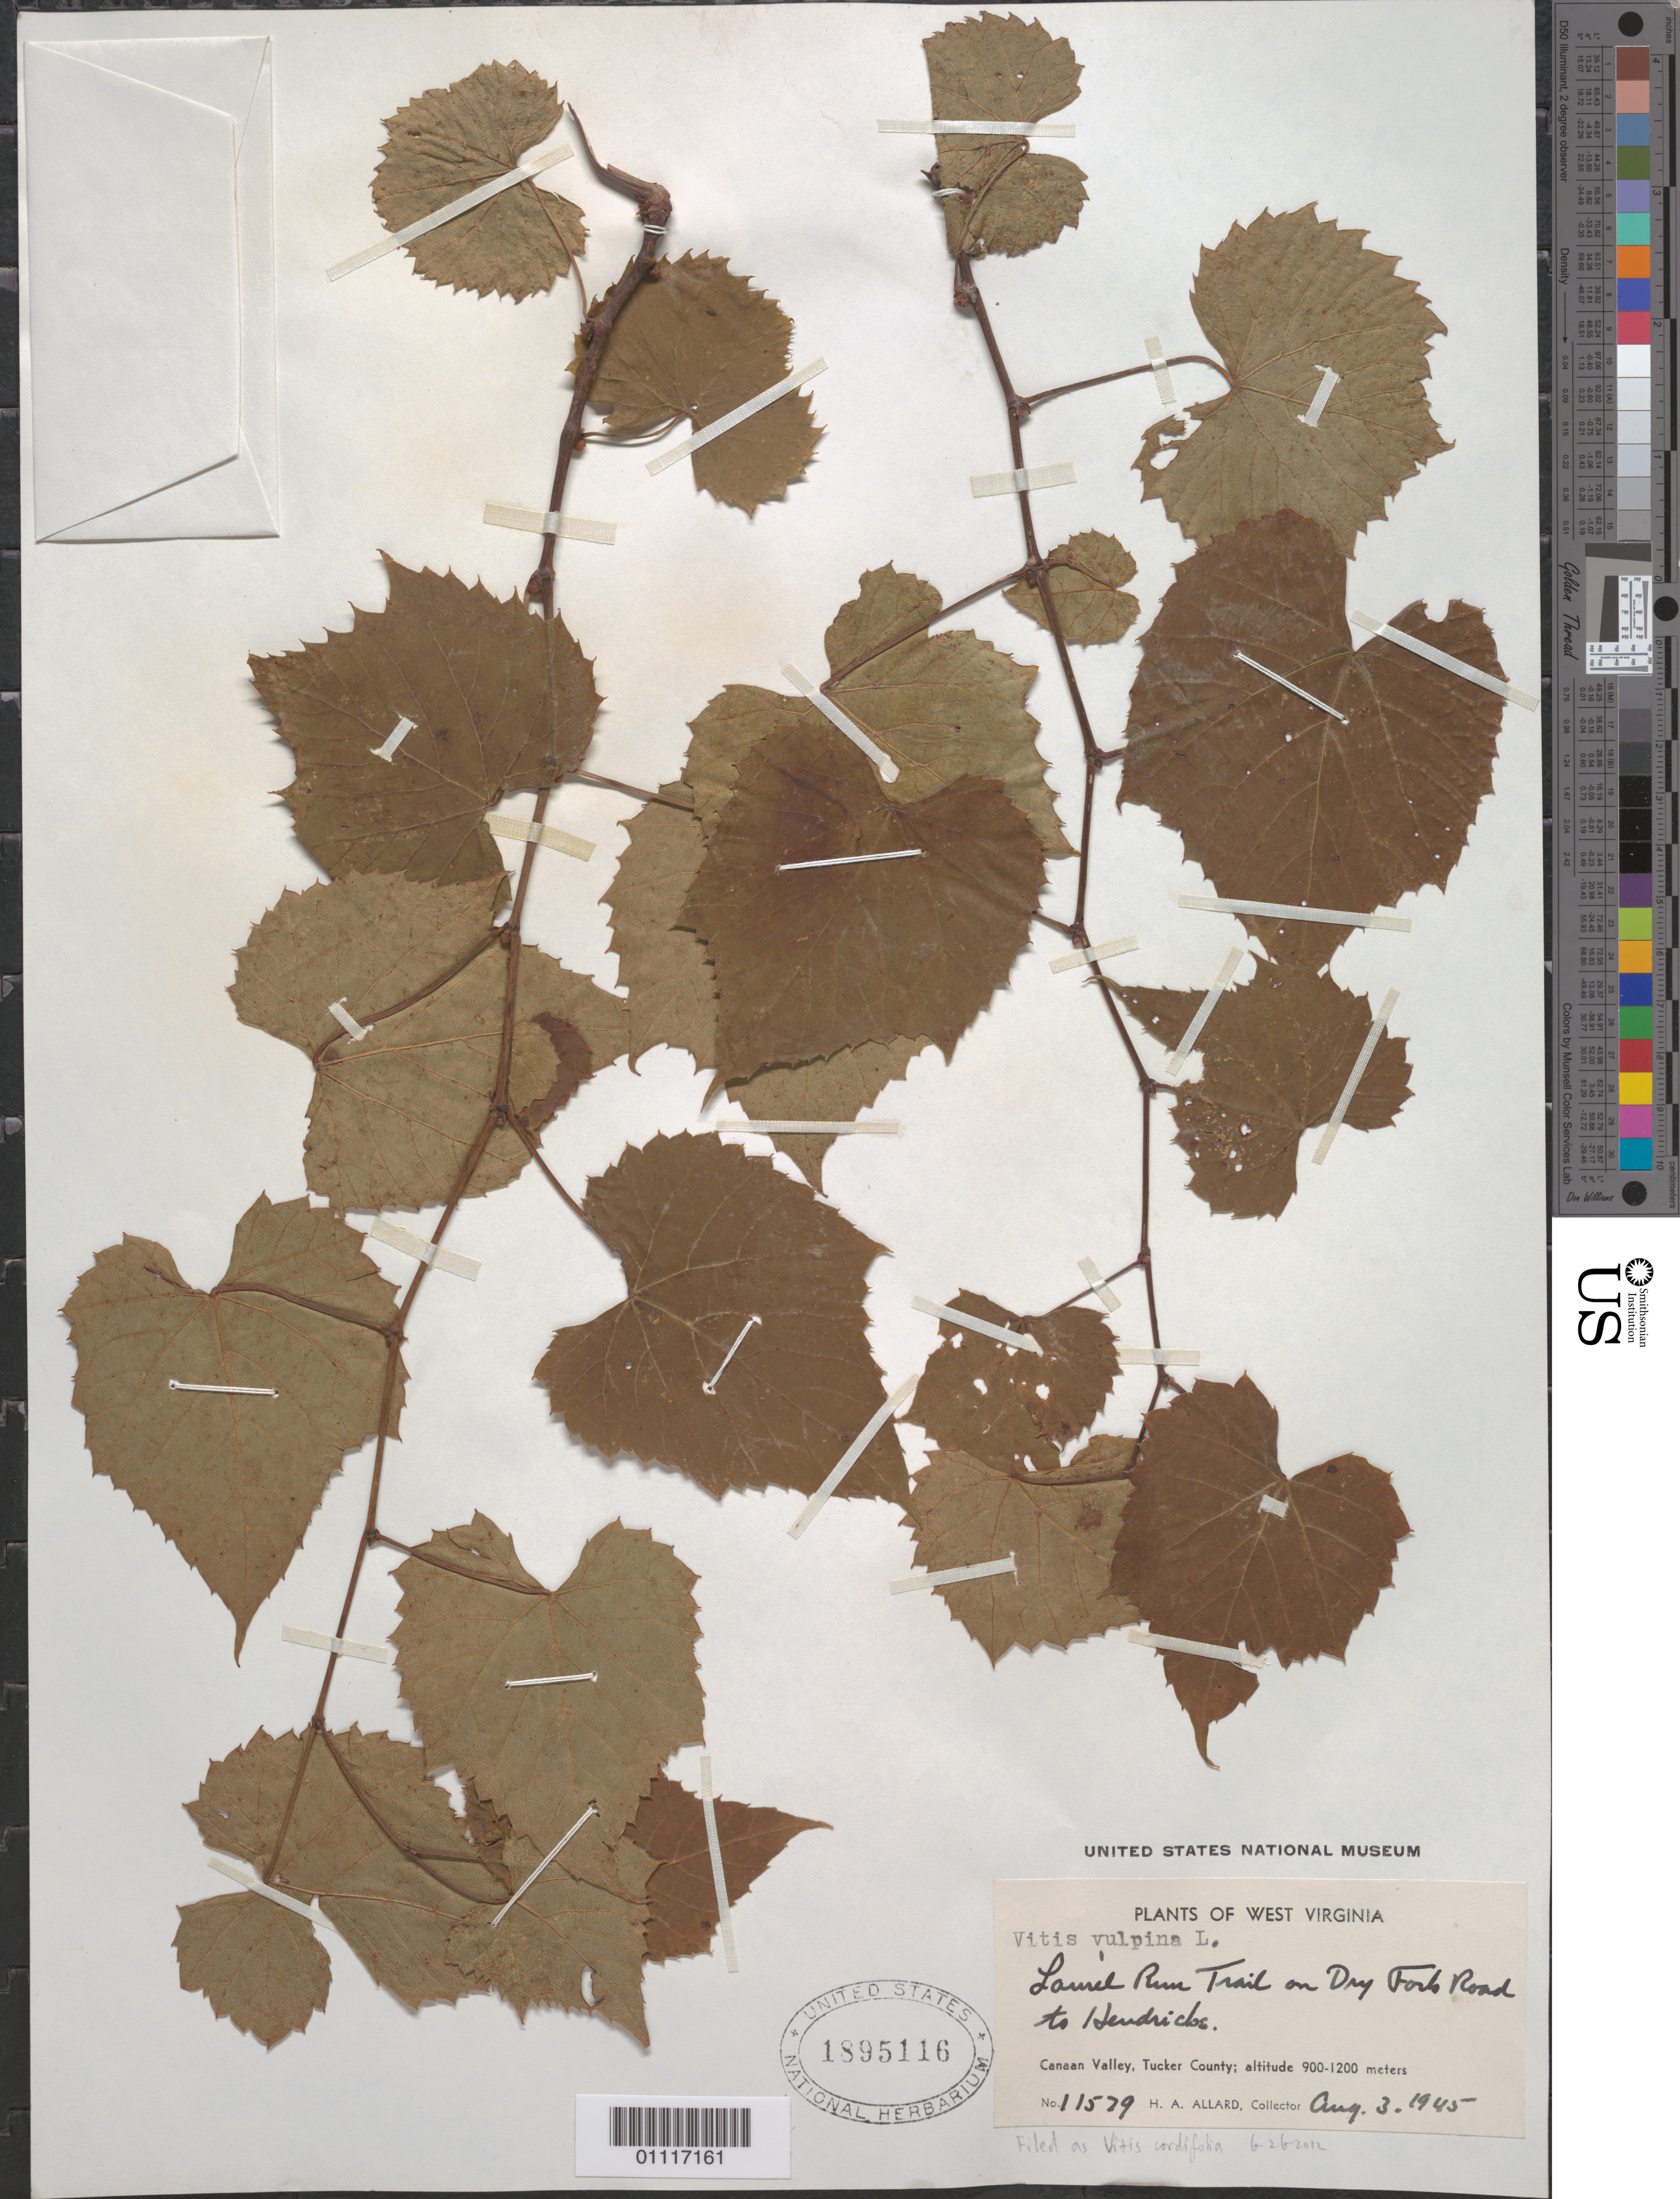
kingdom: Plantae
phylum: Tracheophyta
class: Magnoliopsida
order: Vitales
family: Vitaceae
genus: Vitis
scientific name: Vitis cordifolia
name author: Michx.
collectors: H. A. Allard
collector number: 11579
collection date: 1945-08-03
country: United States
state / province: West Virginia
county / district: Tucker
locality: Lousil Run Trail on Dry Fork Road to Hendricks, Canaan Valley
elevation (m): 900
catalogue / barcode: US 1895116